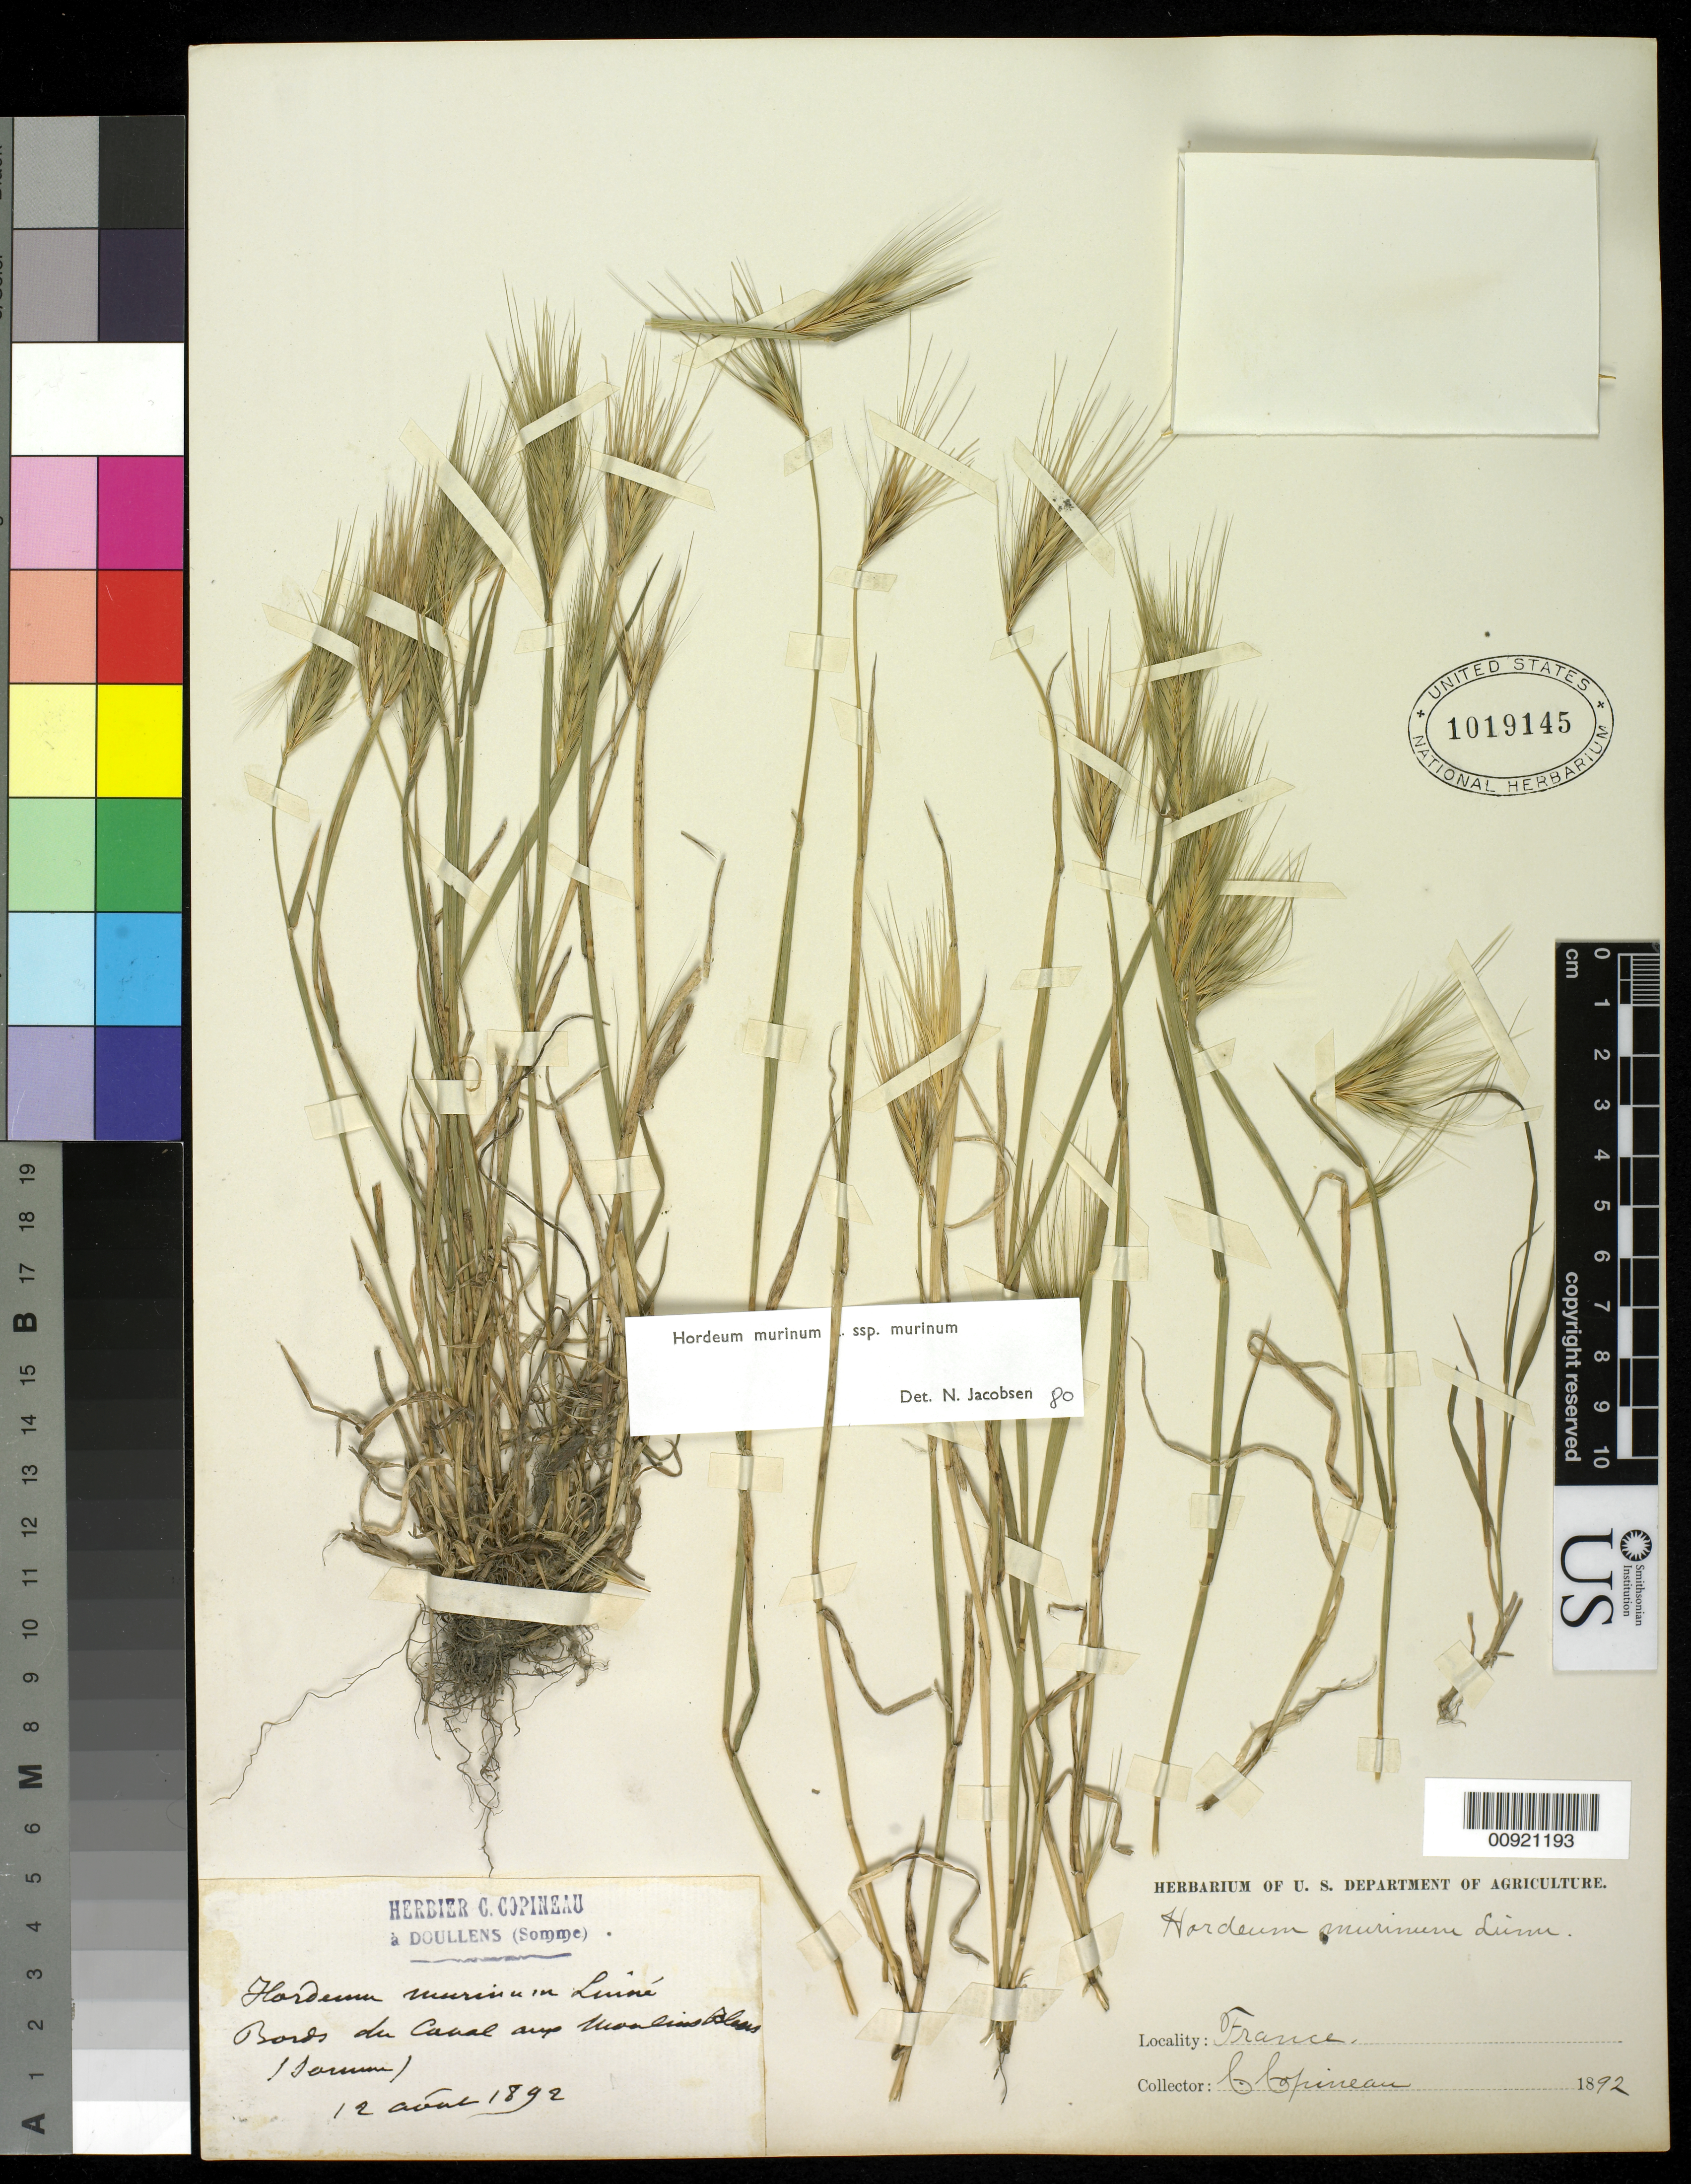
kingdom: Plantae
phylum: Tracheophyta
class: Liliopsida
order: Poales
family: Poaceae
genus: Hordeum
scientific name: Hordeum murinum subsp. glaucum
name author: (Steud.) Tzvelev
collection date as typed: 12 Apr 1892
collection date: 1892-04-12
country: France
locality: Additional information illegible.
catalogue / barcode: US 1019145